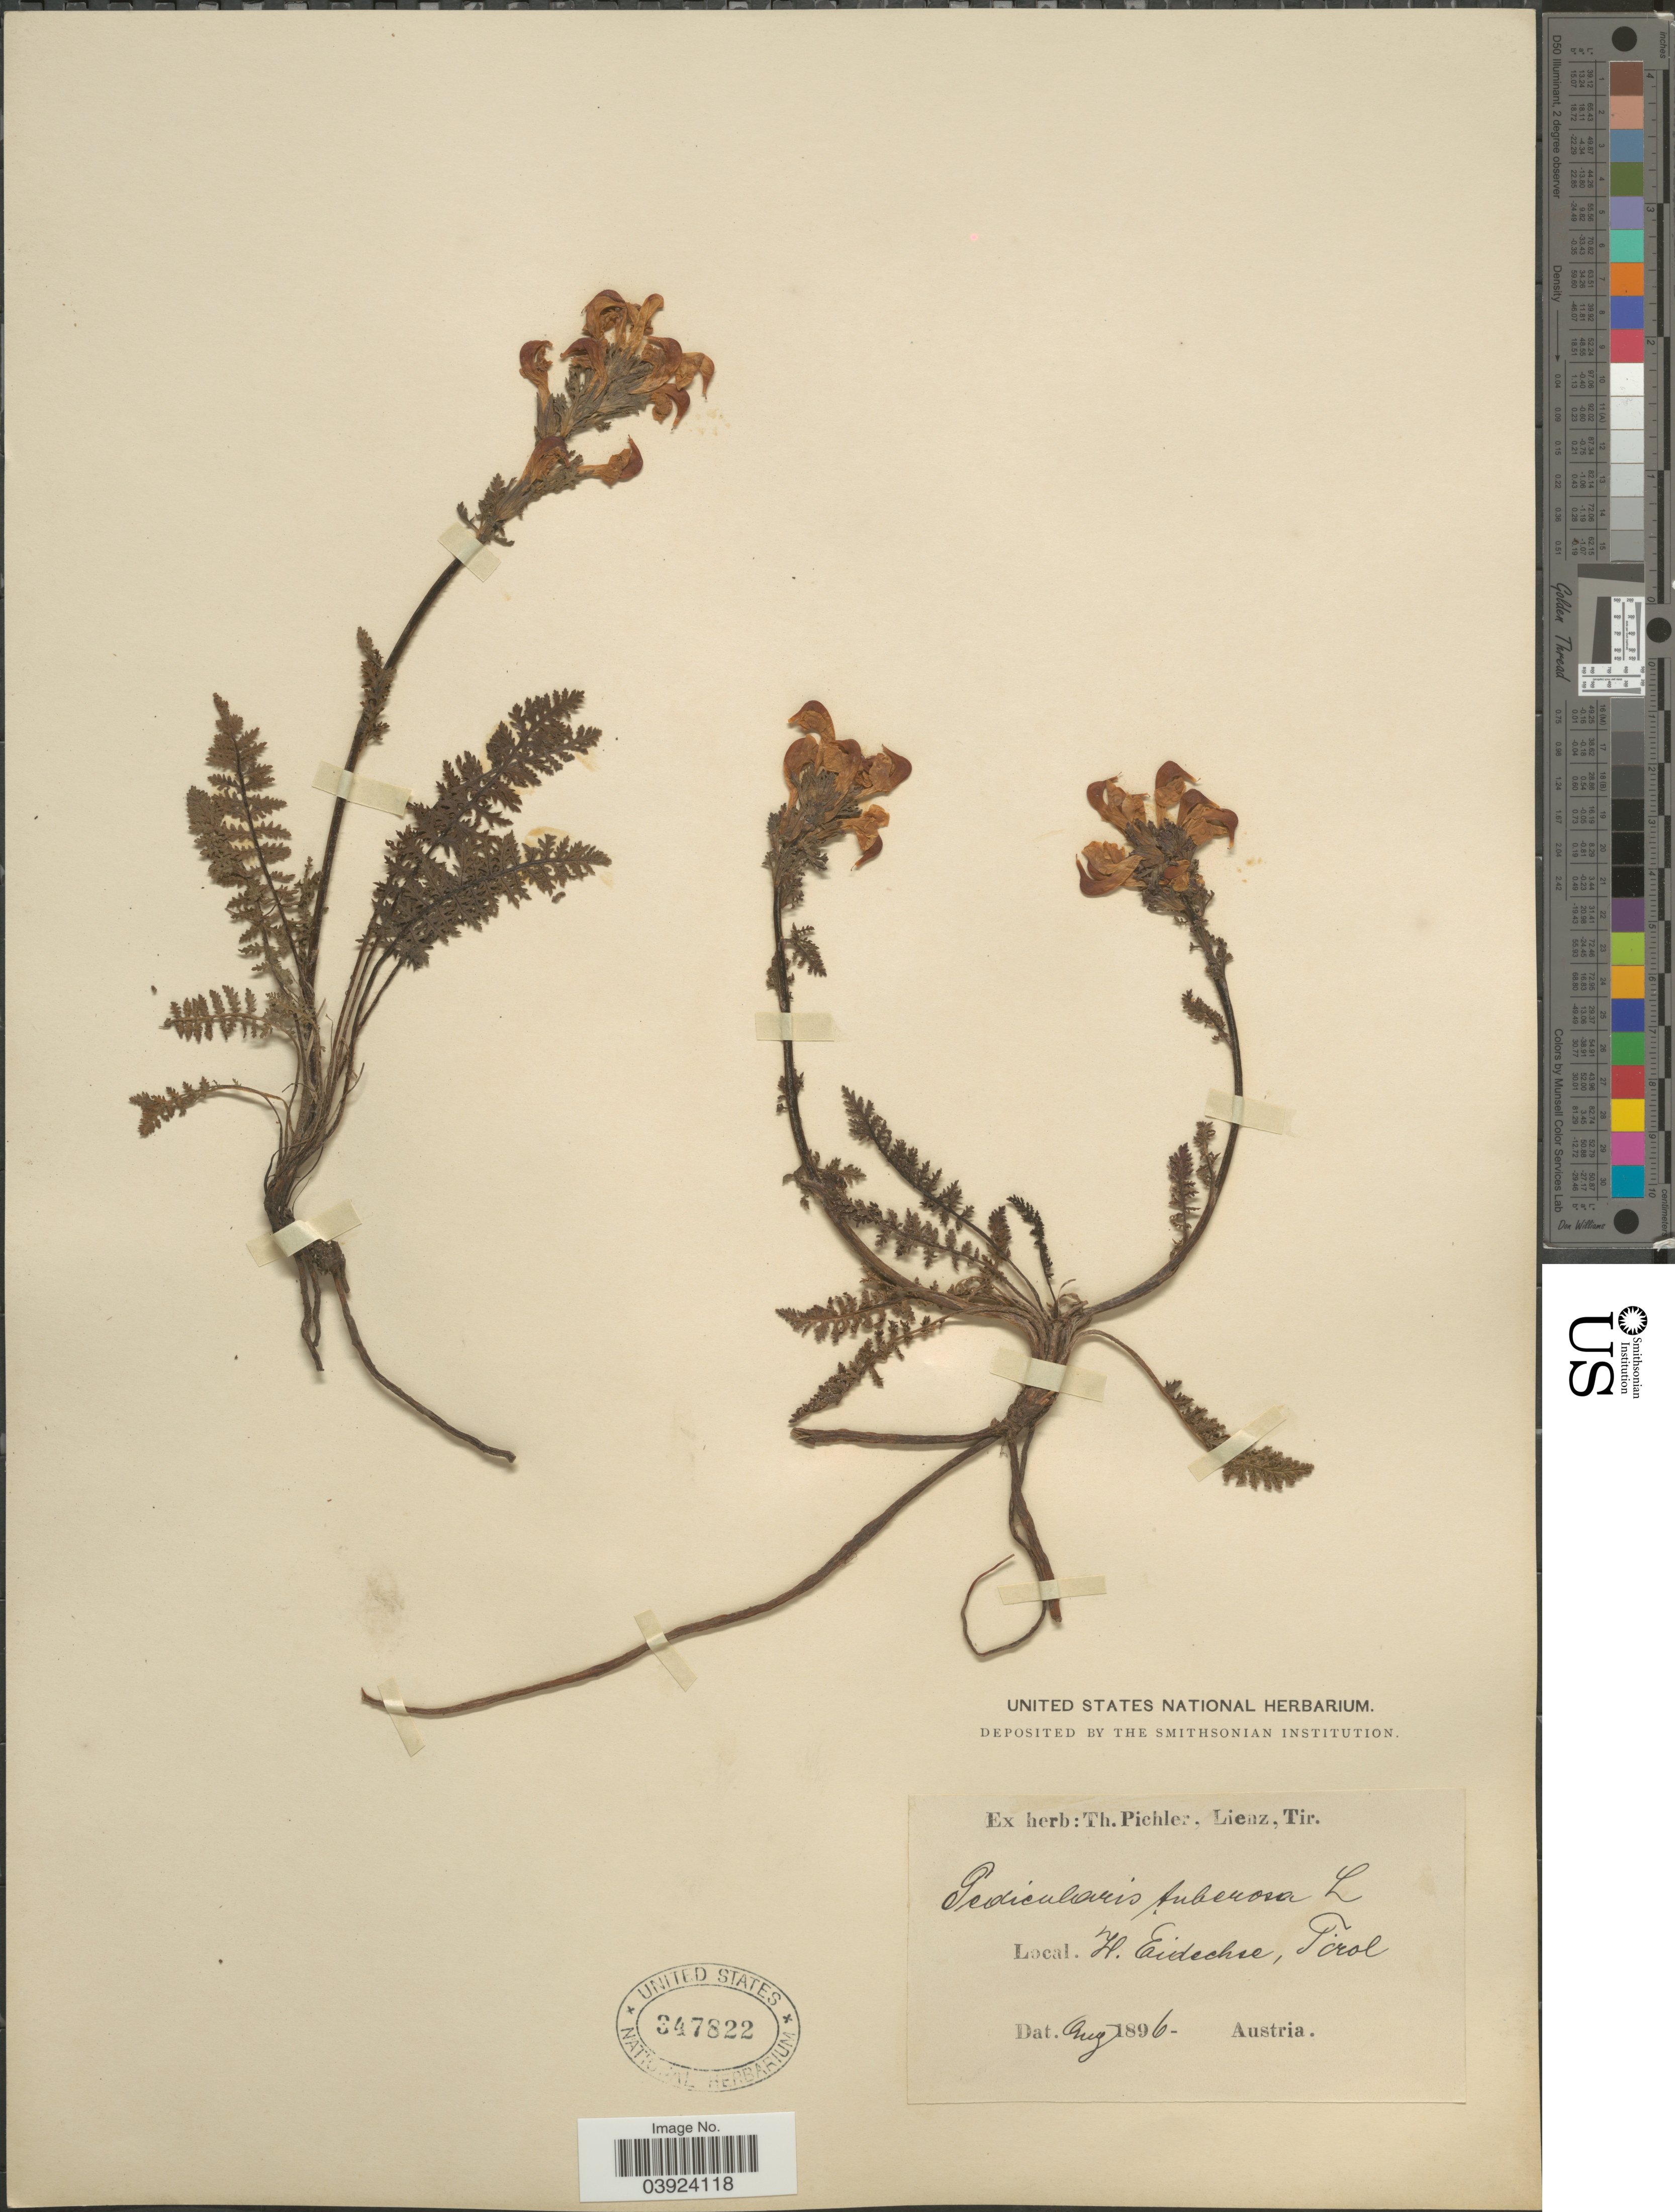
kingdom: Plantae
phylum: Tracheophyta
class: Magnoliopsida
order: Lamiales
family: Orobanchaceae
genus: Pedicularis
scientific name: Pedicularis tuberosa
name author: L.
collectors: ex herb. T. Pichler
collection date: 1896-08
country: Austria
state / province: Tirol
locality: H. Eidschse.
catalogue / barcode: US 347822